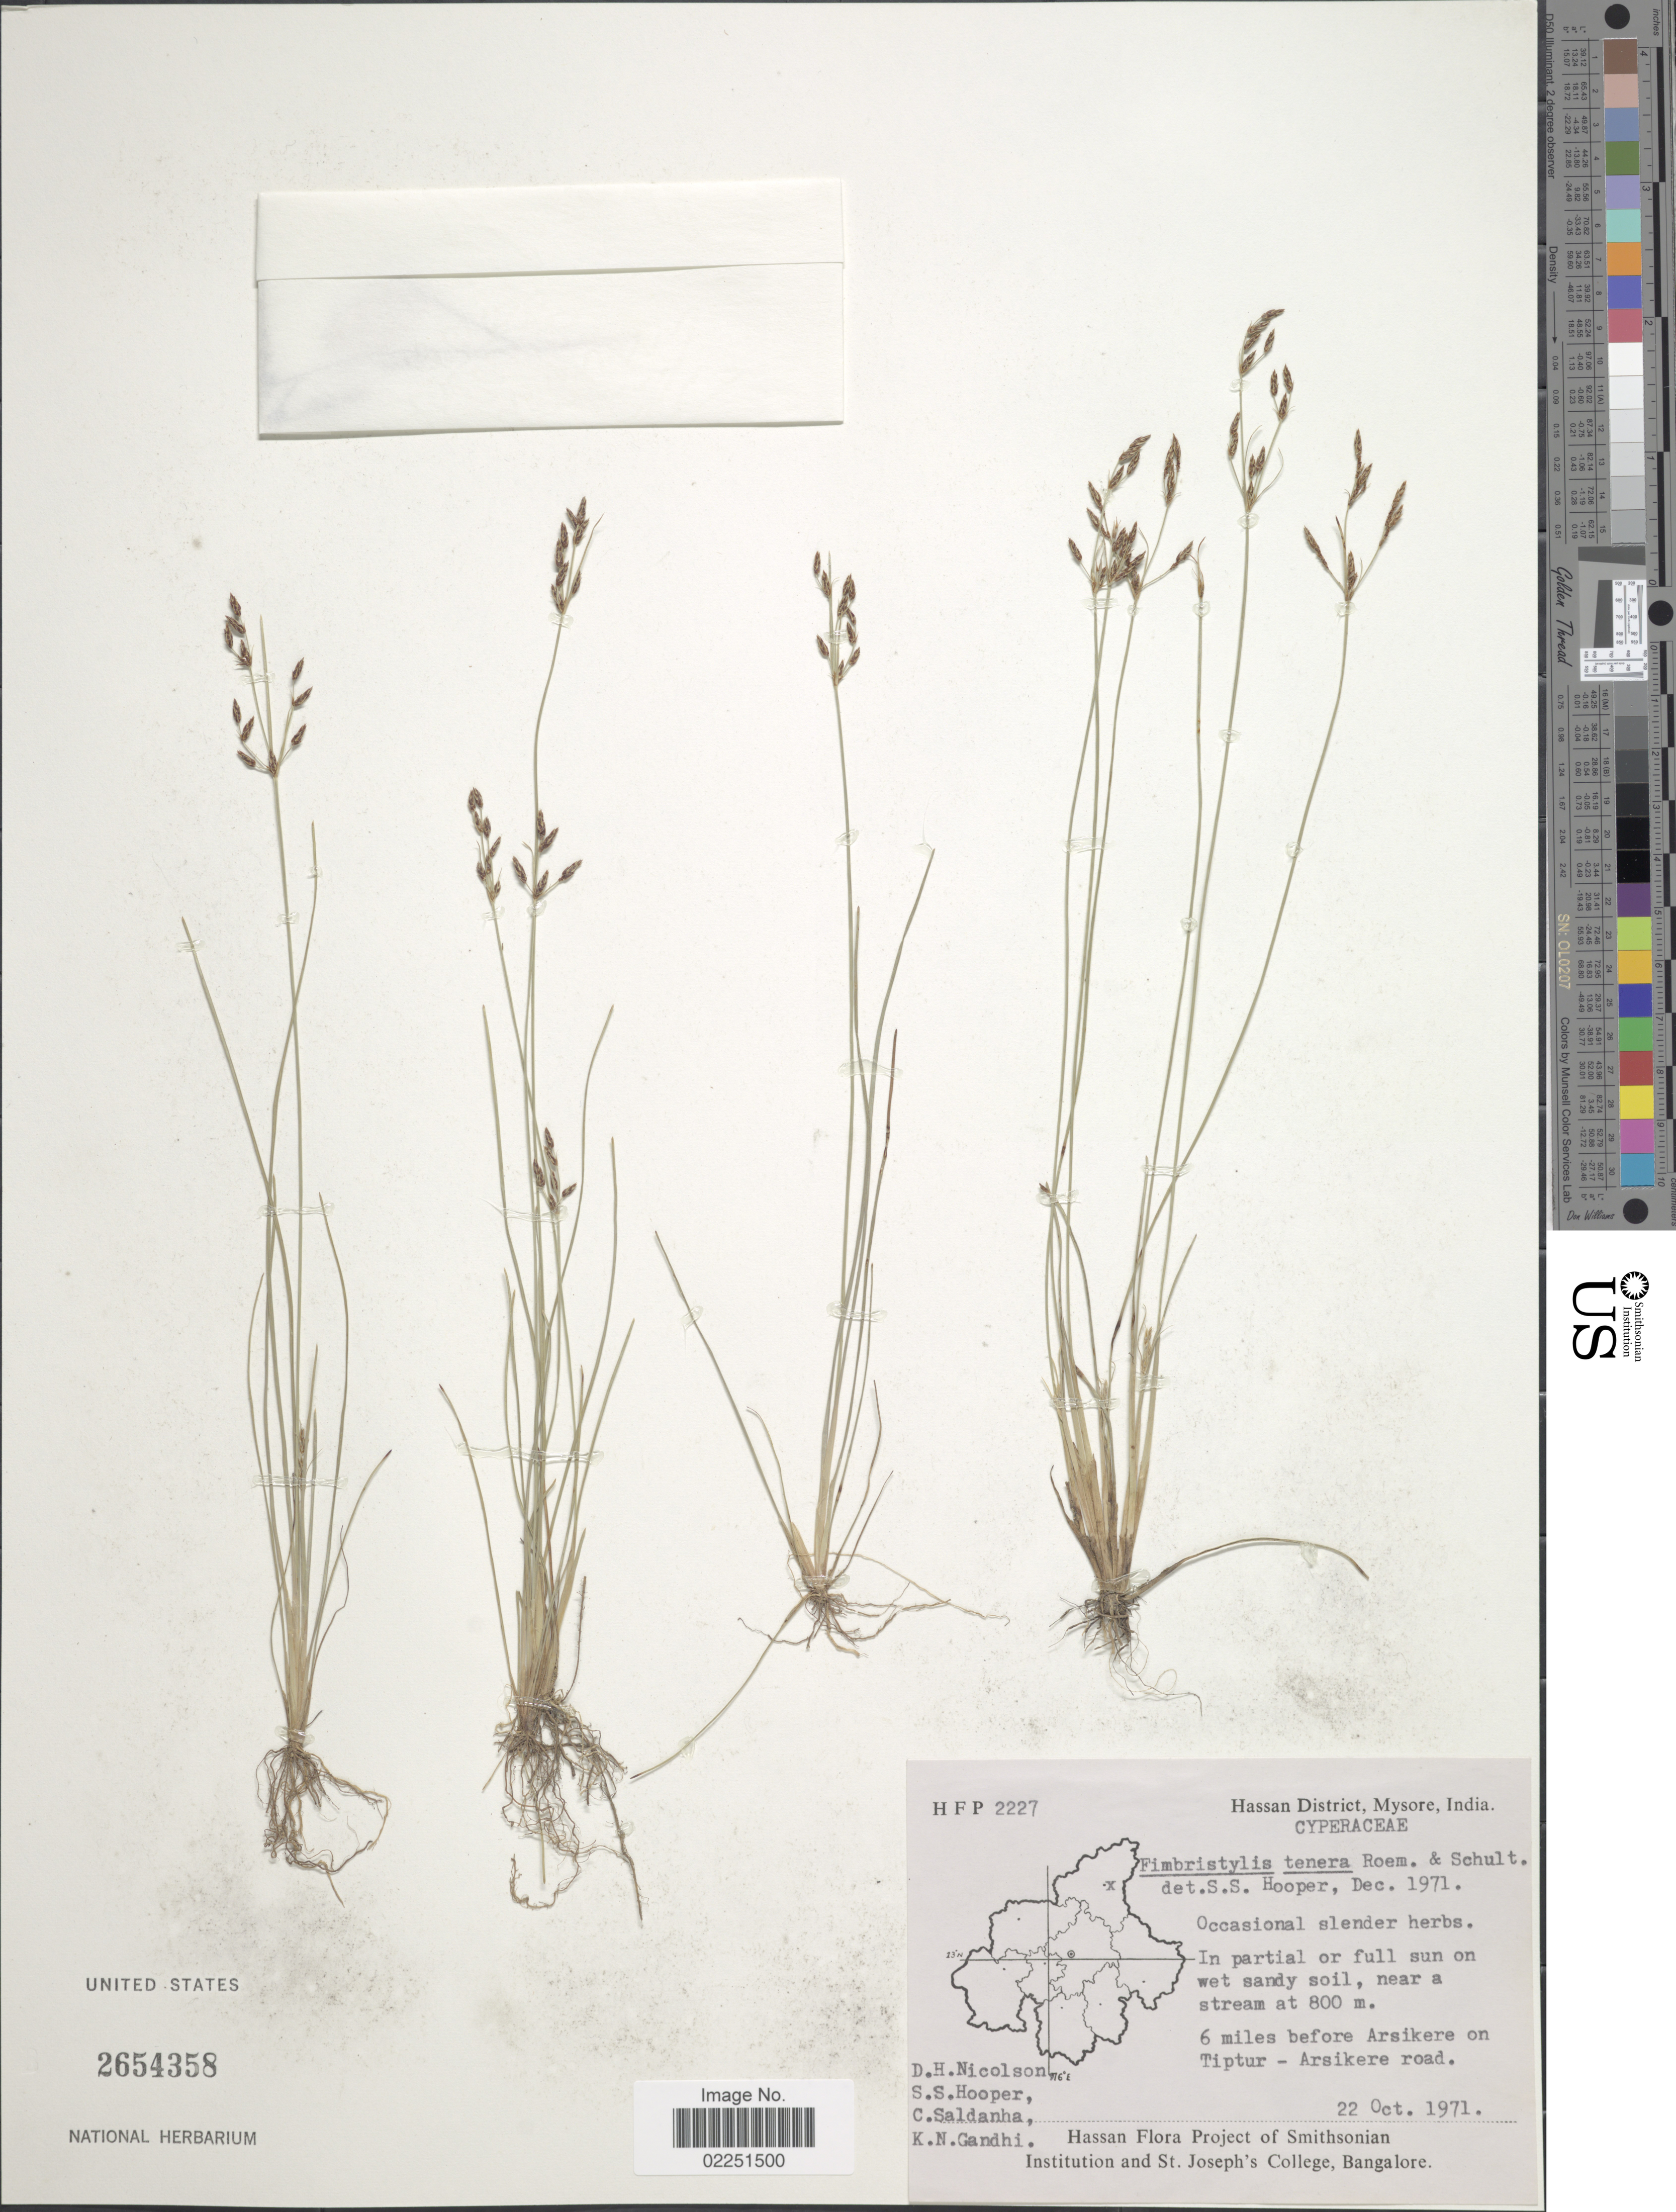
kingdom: Plantae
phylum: Tracheophyta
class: Liliopsida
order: Poales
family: Cyperaceae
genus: Fimbristylis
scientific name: Fimbristylis tenera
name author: Schult.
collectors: D. H. Nicolson, S. S. Hooper, C. Saldanha & K. N. Gandhi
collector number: HFP2227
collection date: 1971-10-22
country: India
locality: Hassan District, Mysore. 6 miles before Arsikere on Tiptur - Arsikere road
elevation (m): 800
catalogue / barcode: US 2654358